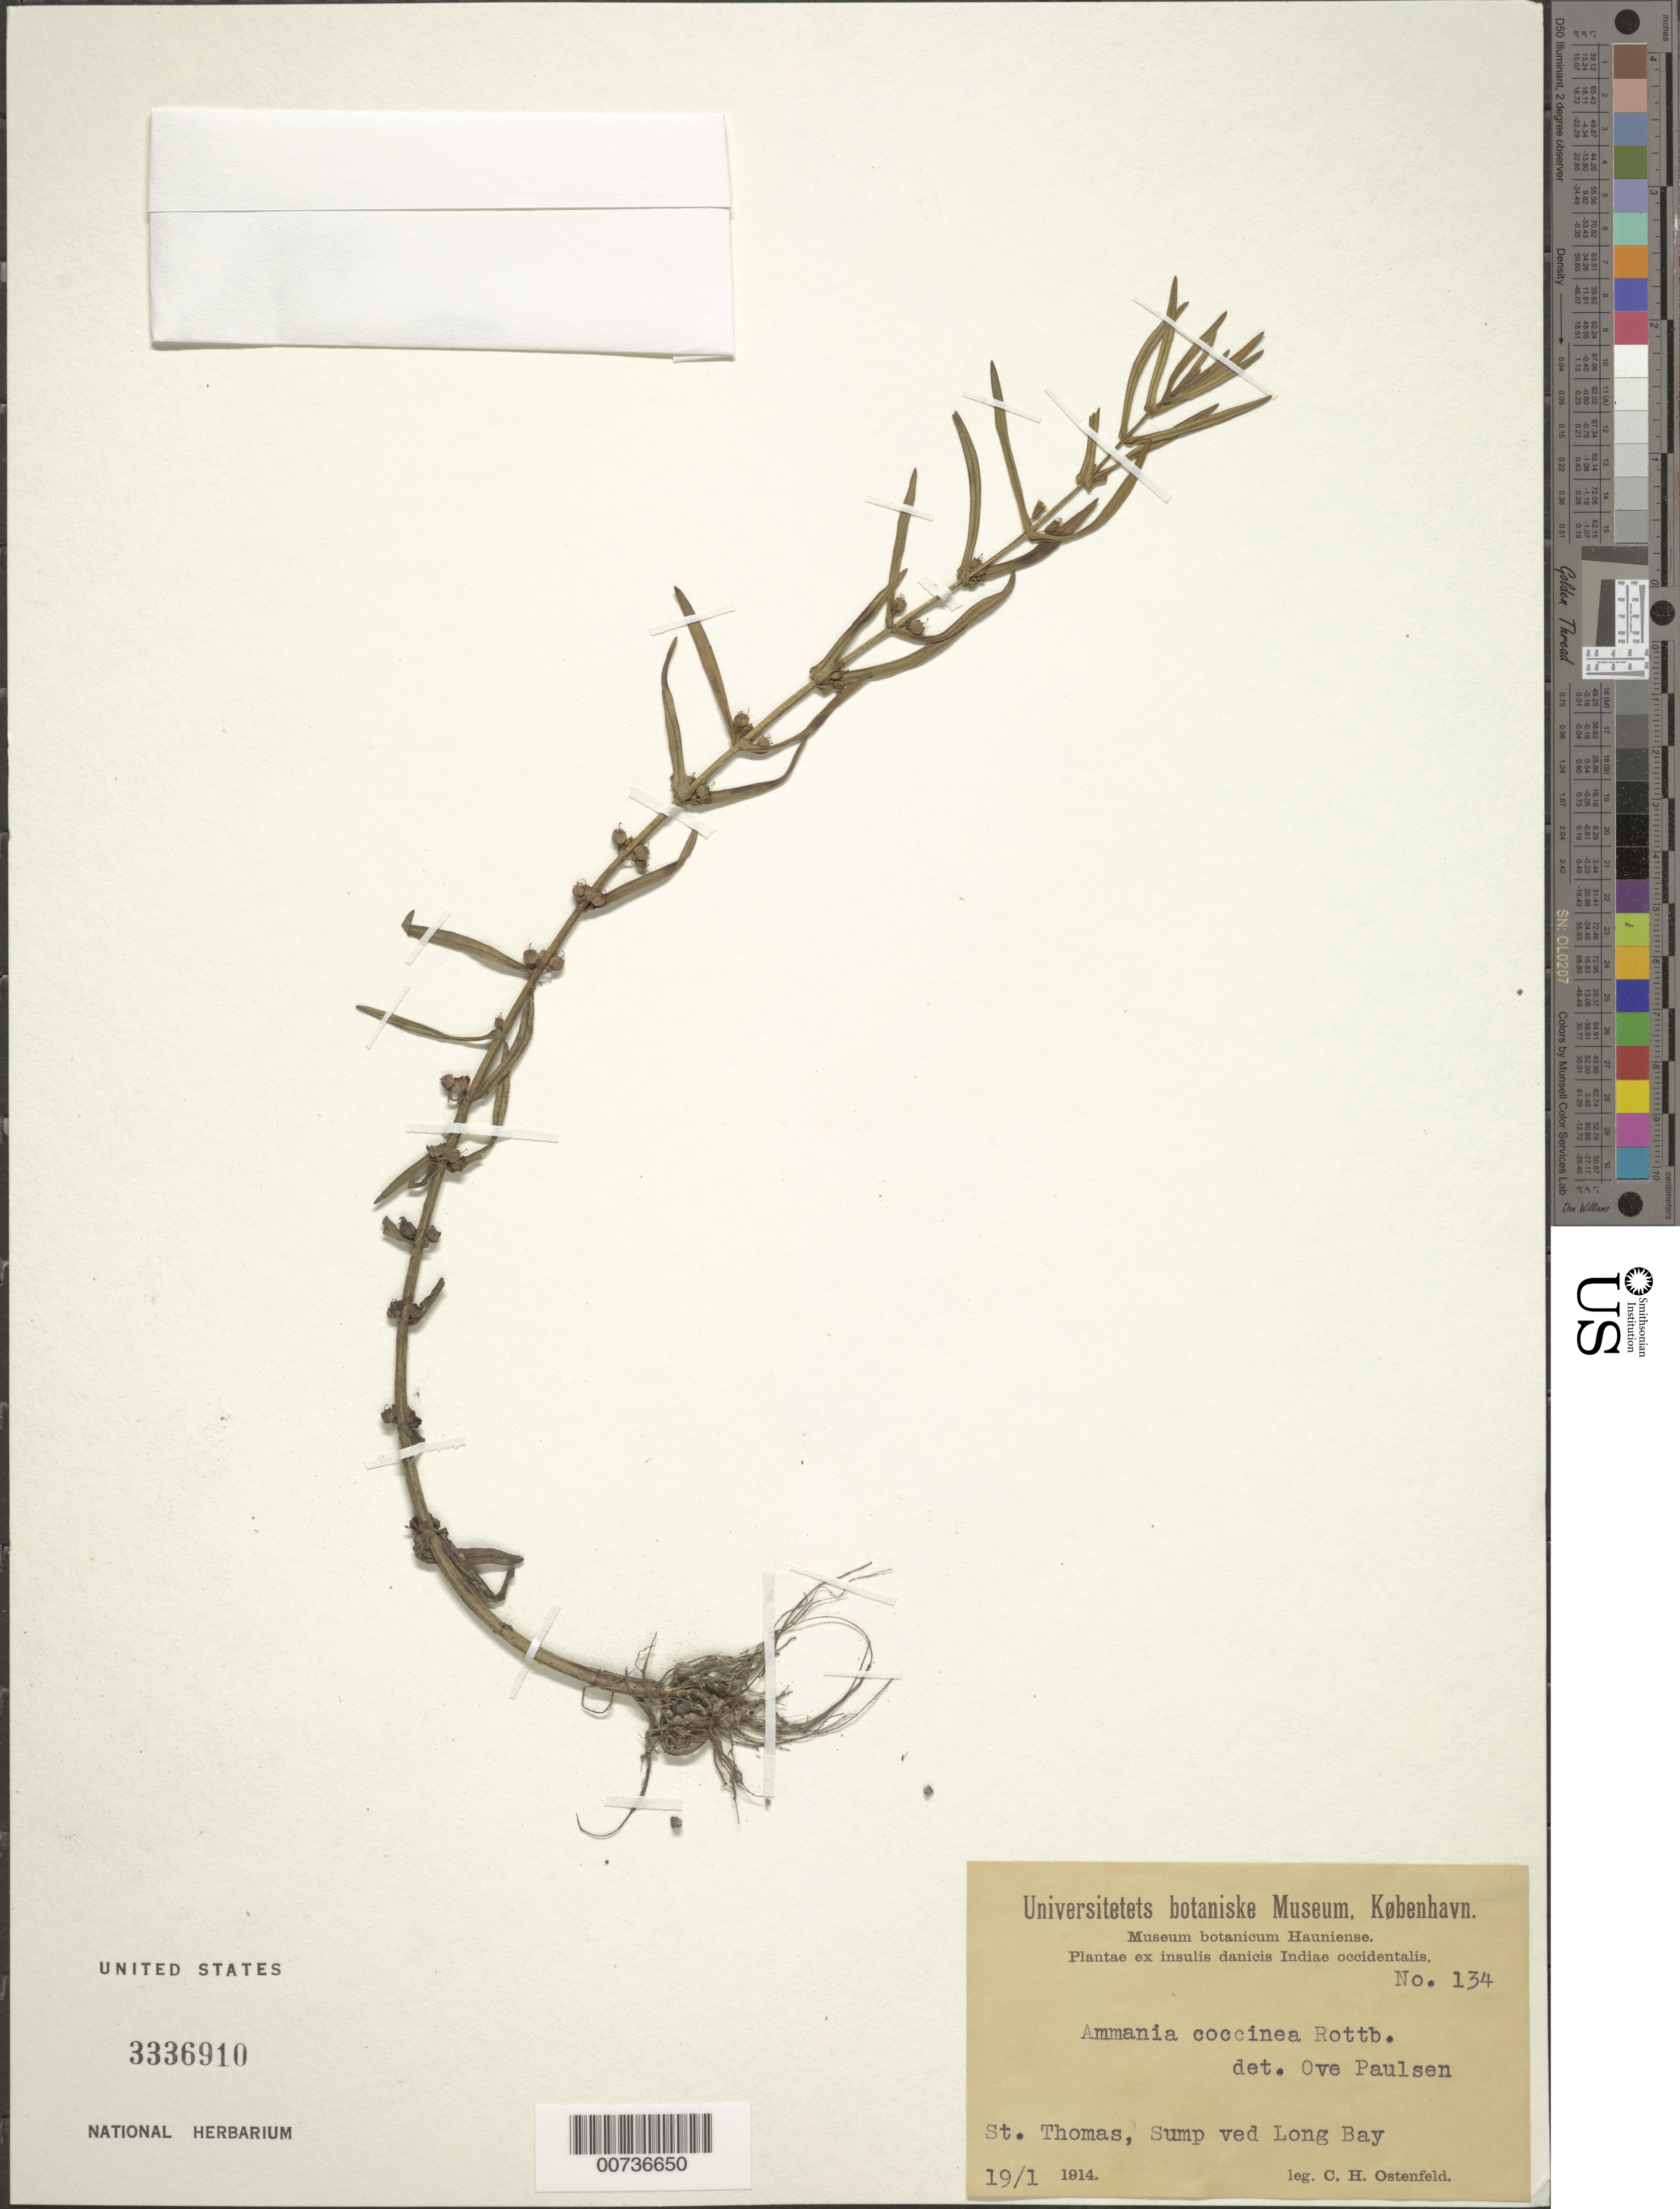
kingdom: Plantae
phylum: Tracheophyta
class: Magnoliopsida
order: Myrtales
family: Lythraceae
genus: Ammannia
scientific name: Ammannia coccinea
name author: Rottb.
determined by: Paulsen, O.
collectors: C. Ostenfeld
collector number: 134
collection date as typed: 19 Jan 1914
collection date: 1914-01-19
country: U.S. Virgin Islands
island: St. Thomas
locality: Sump ved Long Bay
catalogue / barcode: US 3336910